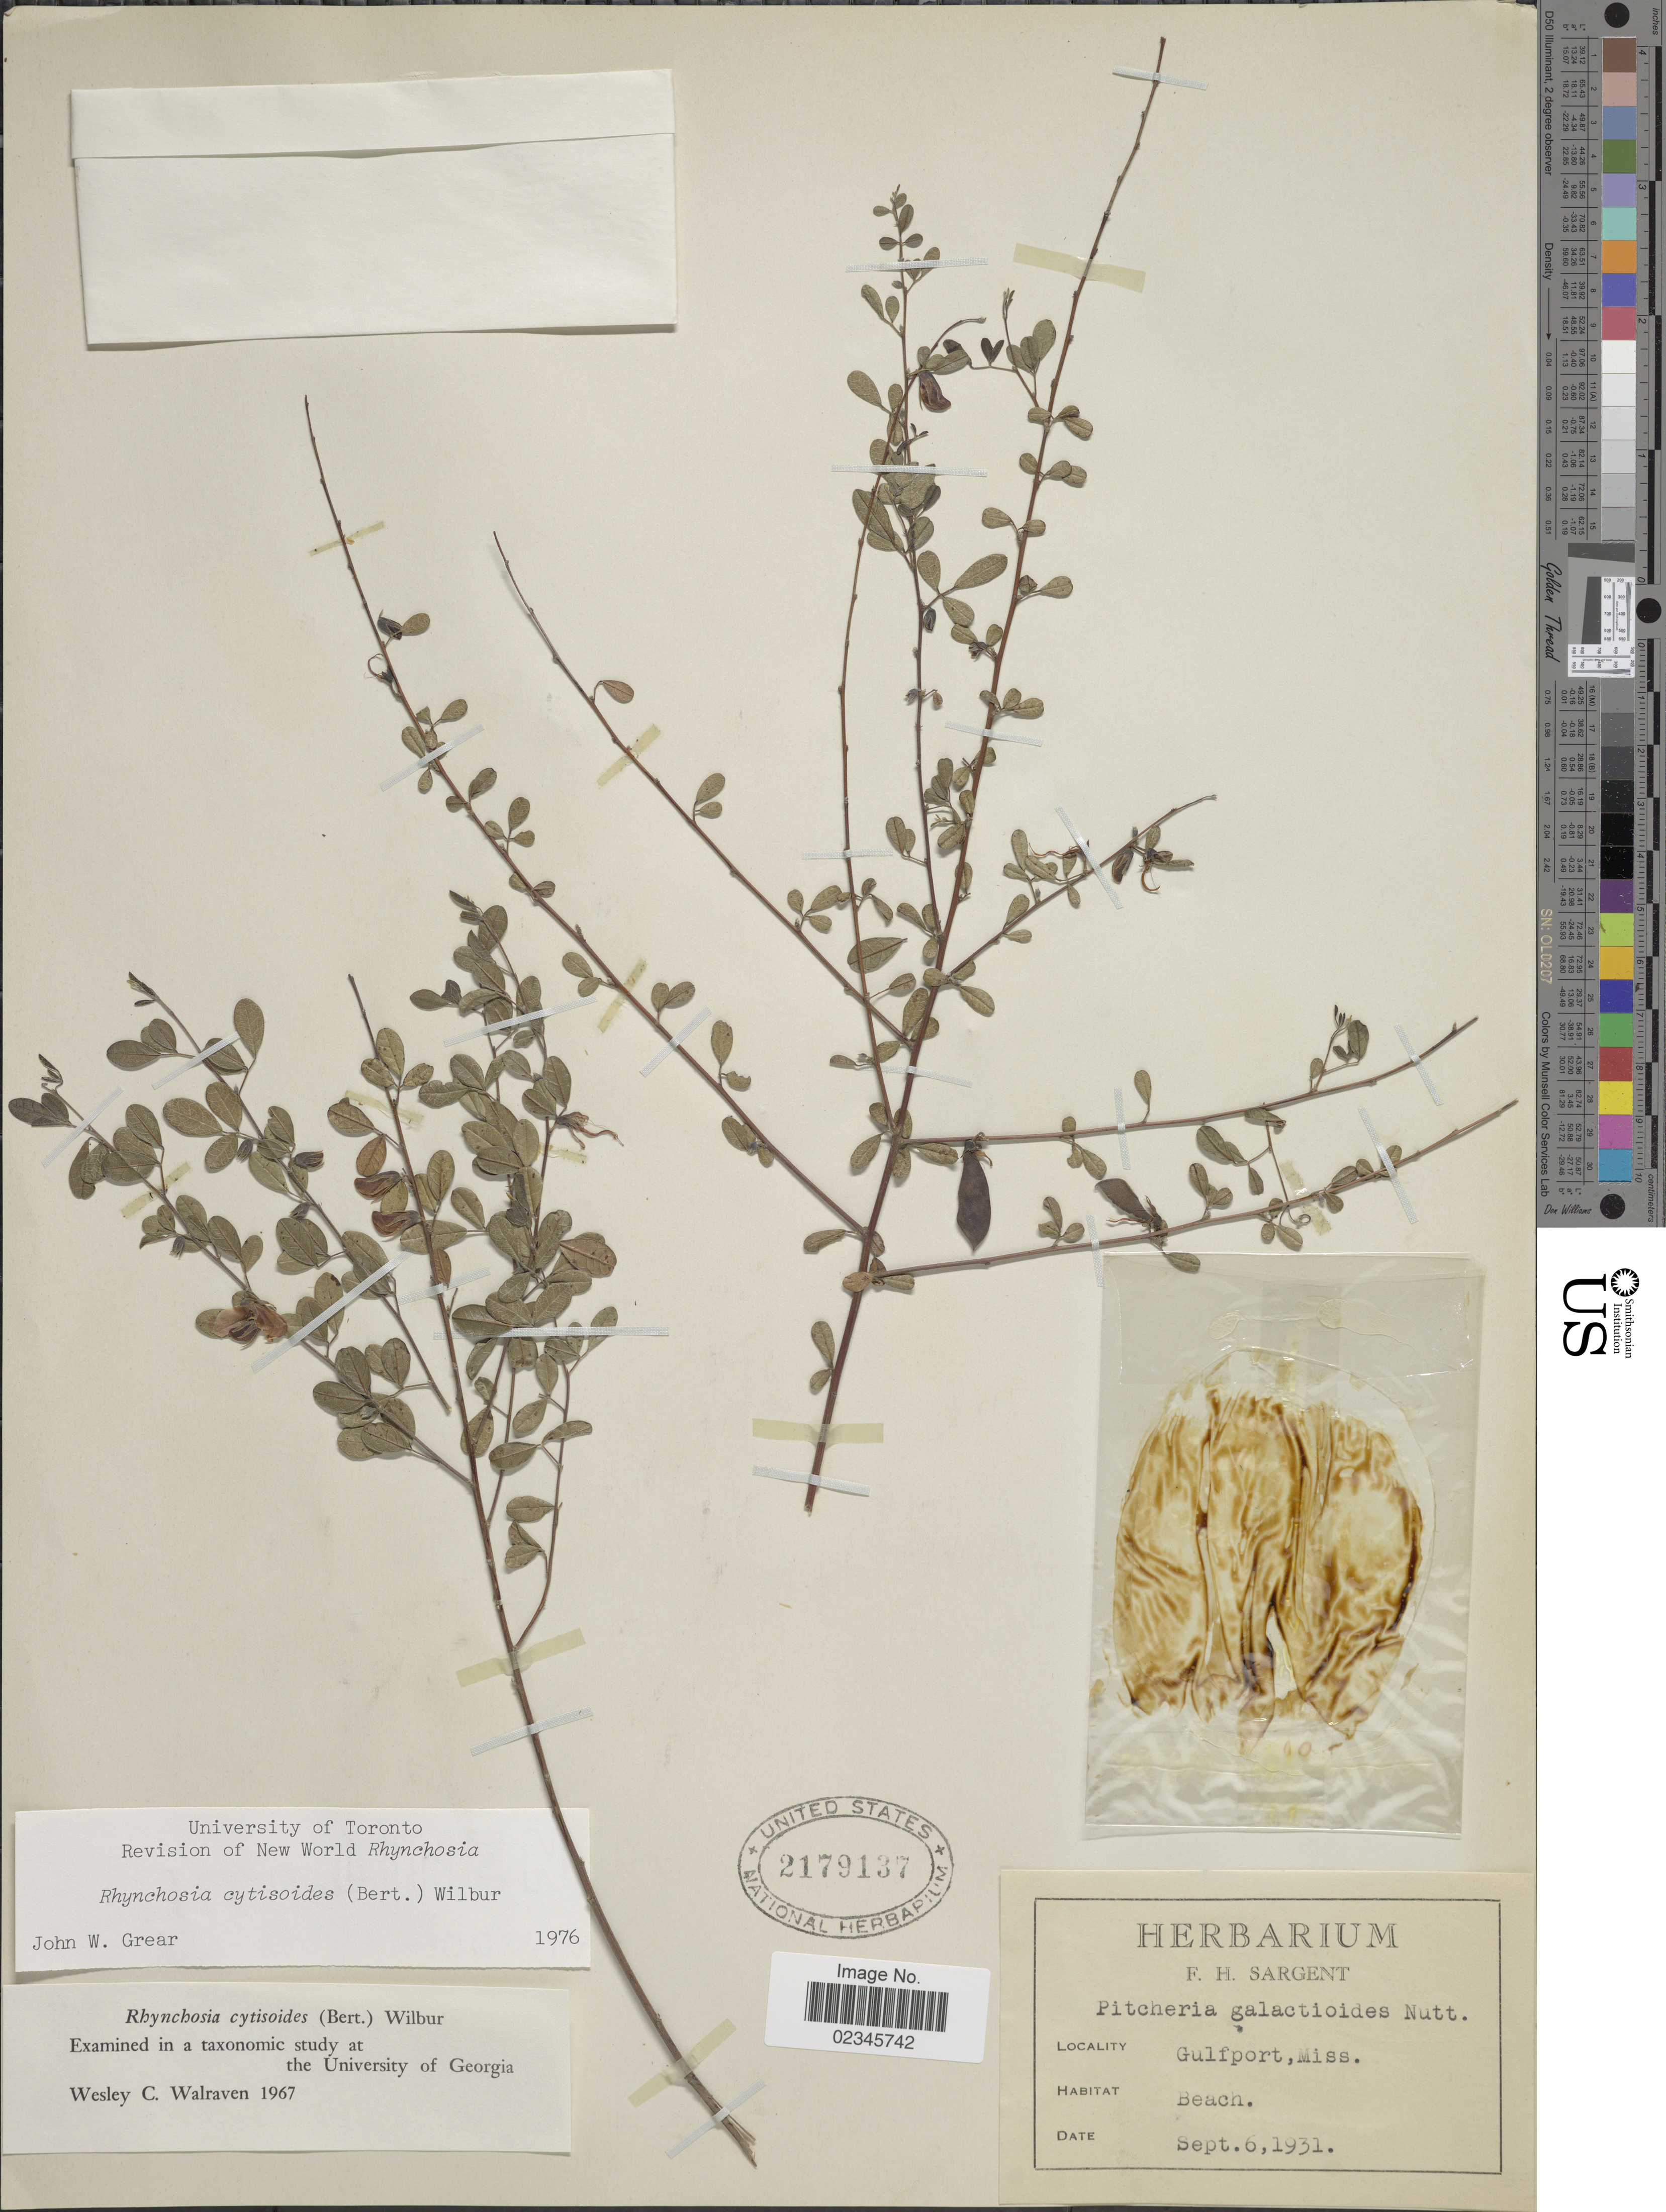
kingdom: Plantae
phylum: Tracheophyta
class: Magnoliopsida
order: Fabales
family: Fabaceae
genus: Rhynchosia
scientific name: Rhynchosia cytisoides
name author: (Bertol.) Wilbur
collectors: Ex herb. F. H. Sargent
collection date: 1931-09-06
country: United States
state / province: Mississippi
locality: Gulfport, beach.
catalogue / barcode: US 2179137